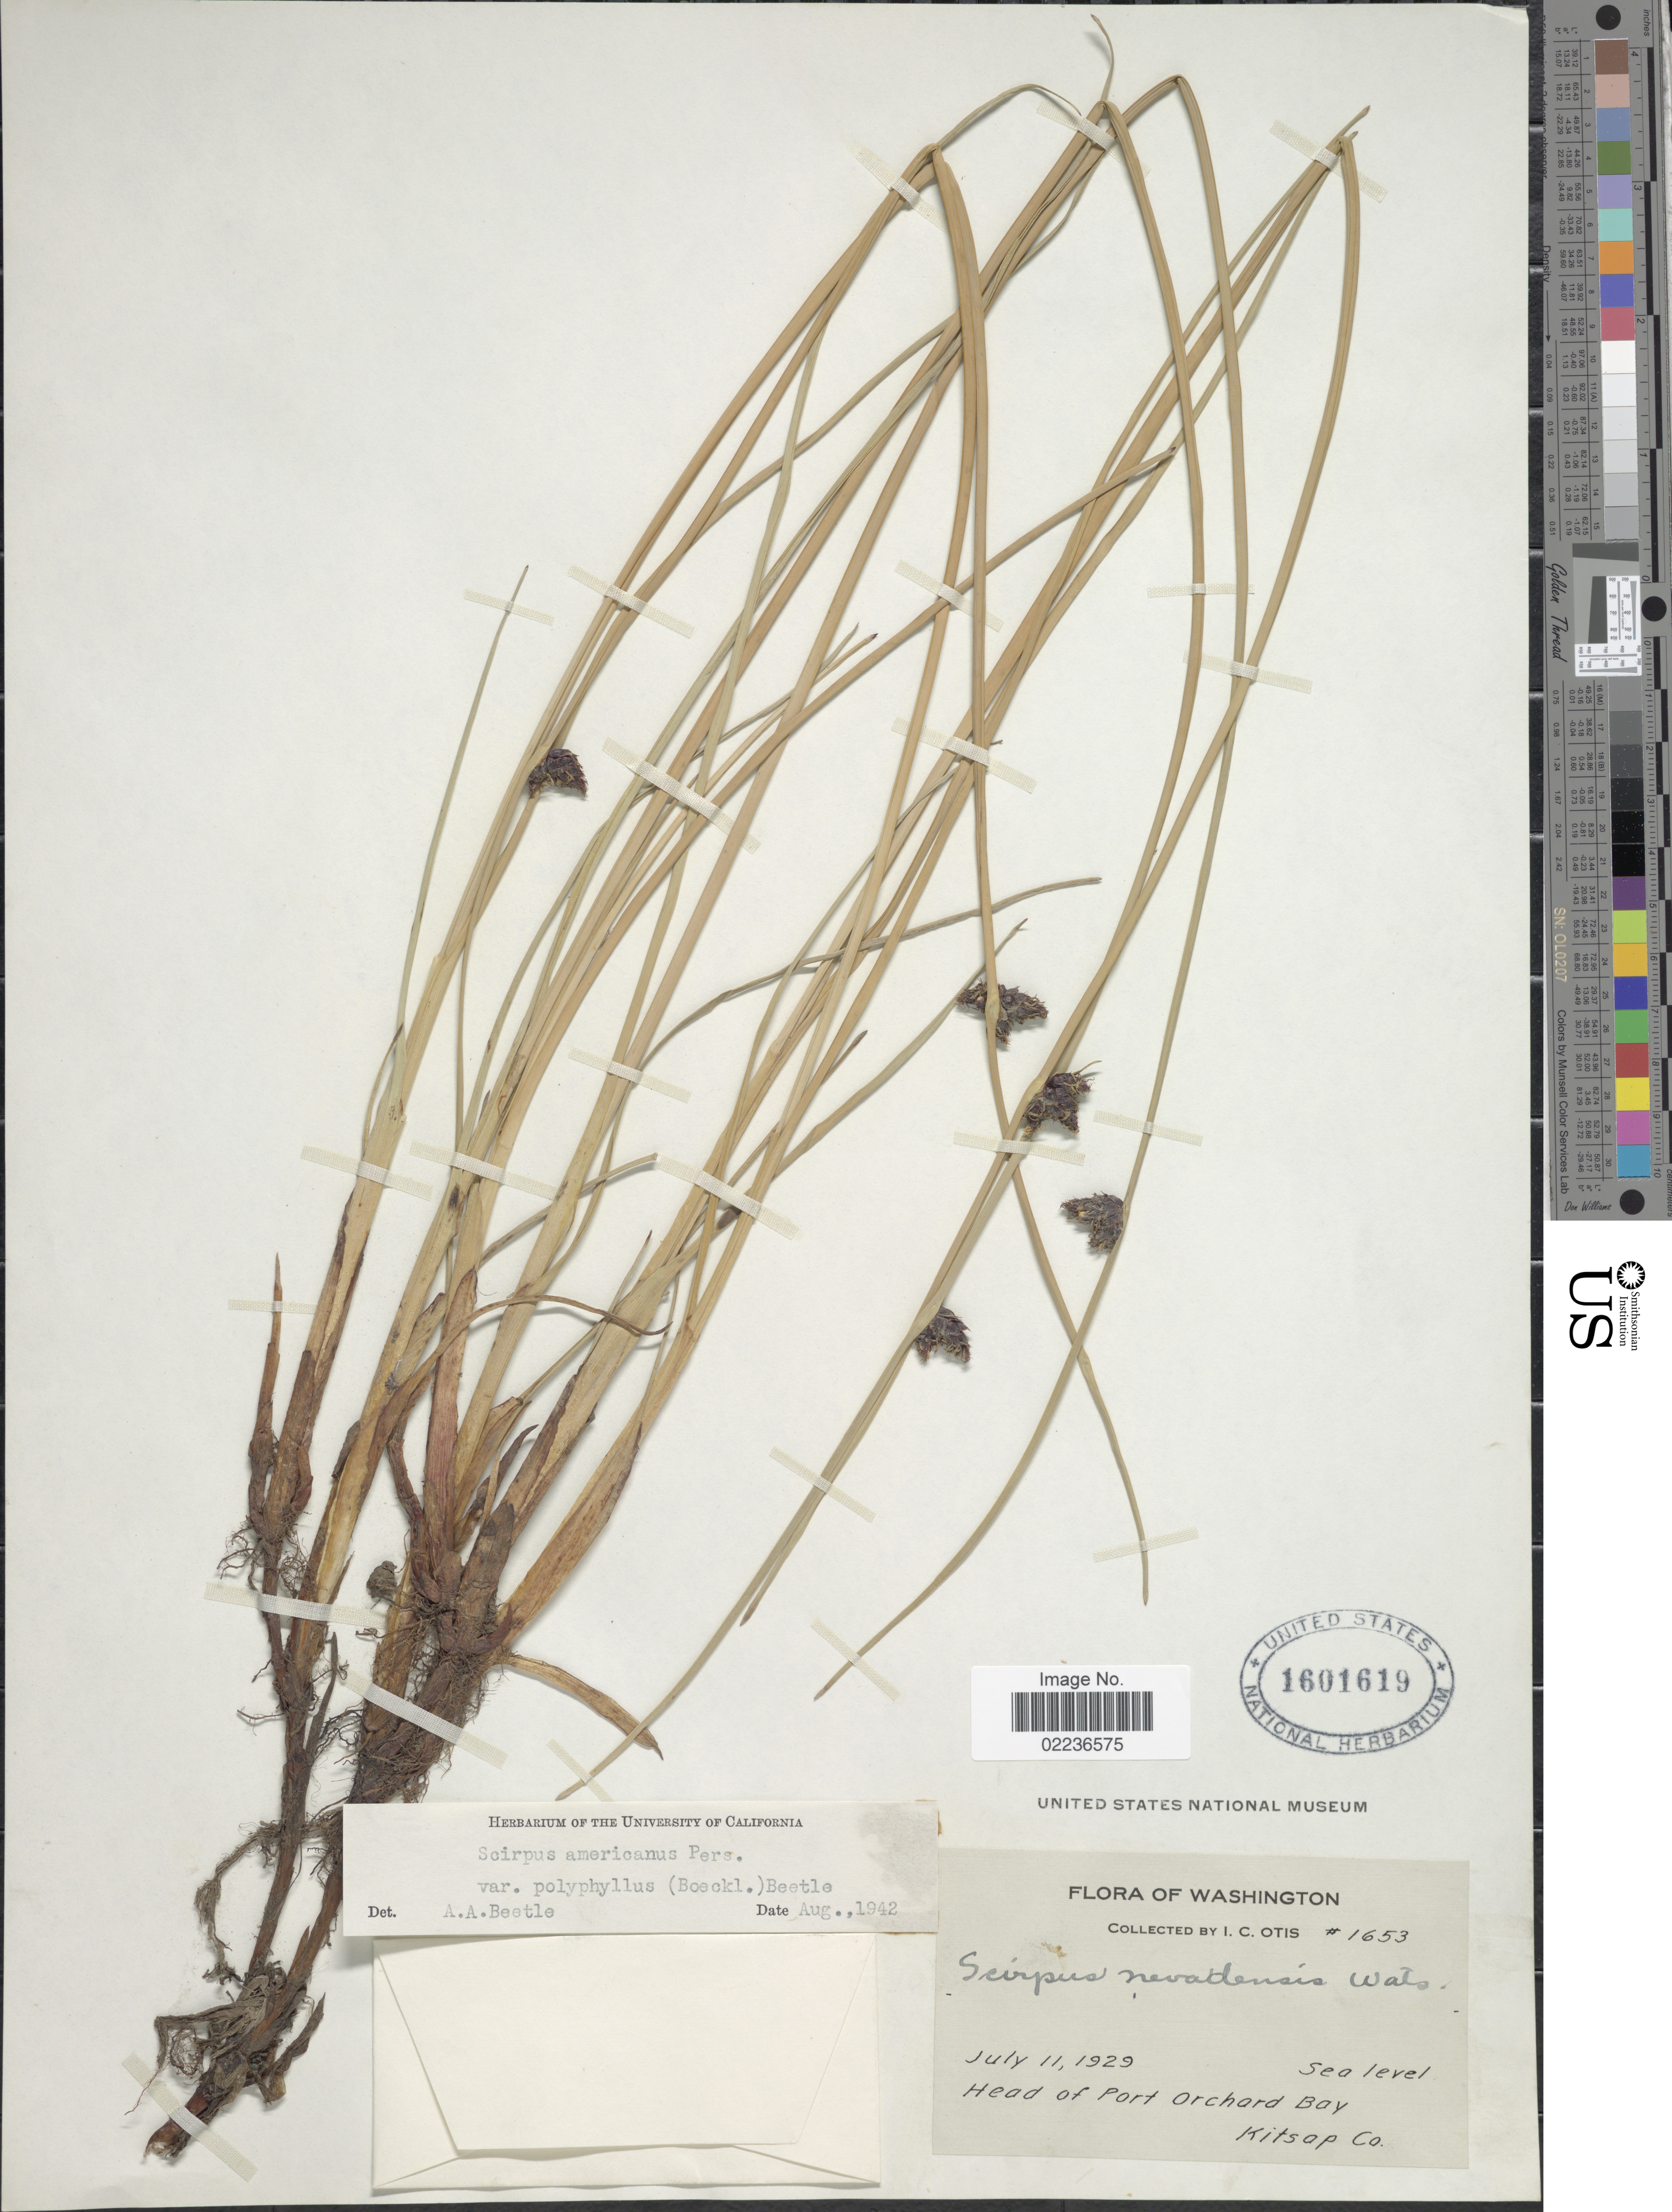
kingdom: Plantae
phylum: Tracheophyta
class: Liliopsida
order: Poales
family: Cyperaceae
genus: Schoenoplectus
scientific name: Schoenoplectus pungens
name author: (Vahl) Palla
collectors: I. C. Otis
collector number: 1653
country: United States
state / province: Washington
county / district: Kitsap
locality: Head of Port Orchard Bay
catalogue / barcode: US 1601619